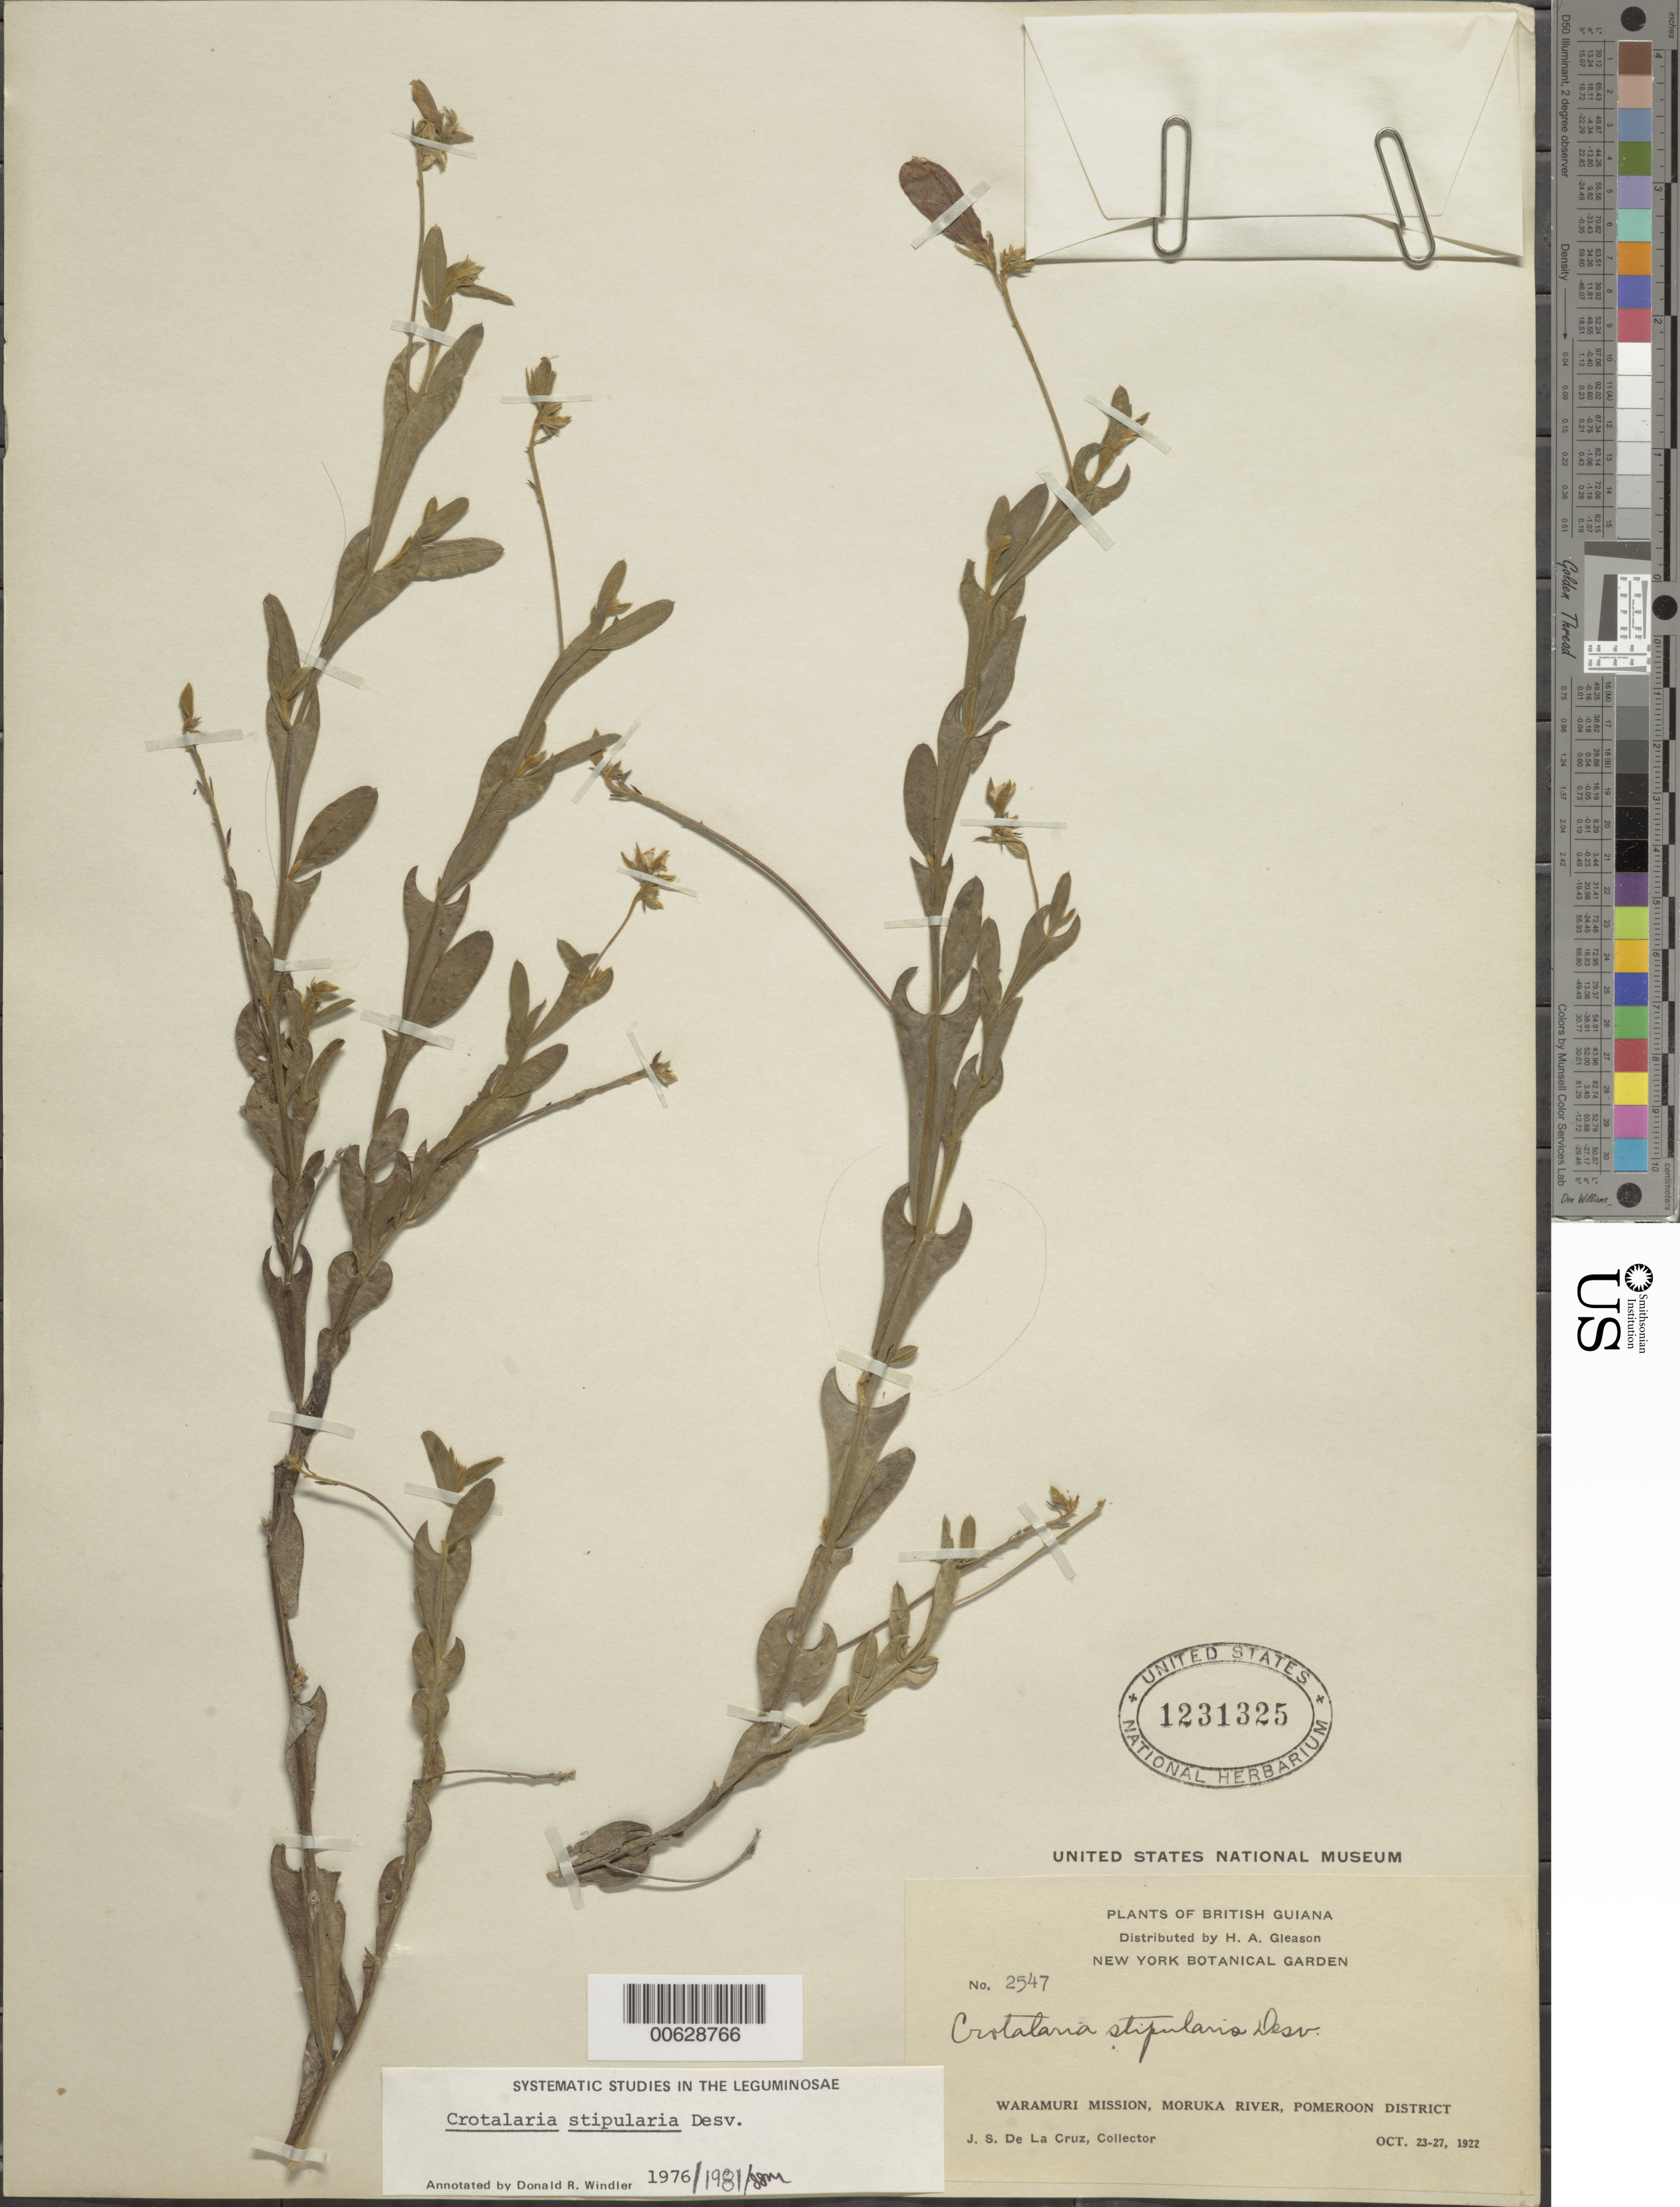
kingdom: Plantae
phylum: Tracheophyta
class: Magnoliopsida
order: Fabales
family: Fabaceae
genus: Crotalaria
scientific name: Crotalaria stipularia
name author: Desv.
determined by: Windler, D. R.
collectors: J. S. de la Cruz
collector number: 2547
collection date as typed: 23-Oct-22 to 27-Oct-22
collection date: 1922-10-23/1922-10-27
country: Guyana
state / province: Pomeroon-Supenaam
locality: Waramuri Mission, Moruka R., Pomeroon Dist.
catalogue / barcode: US 1231325